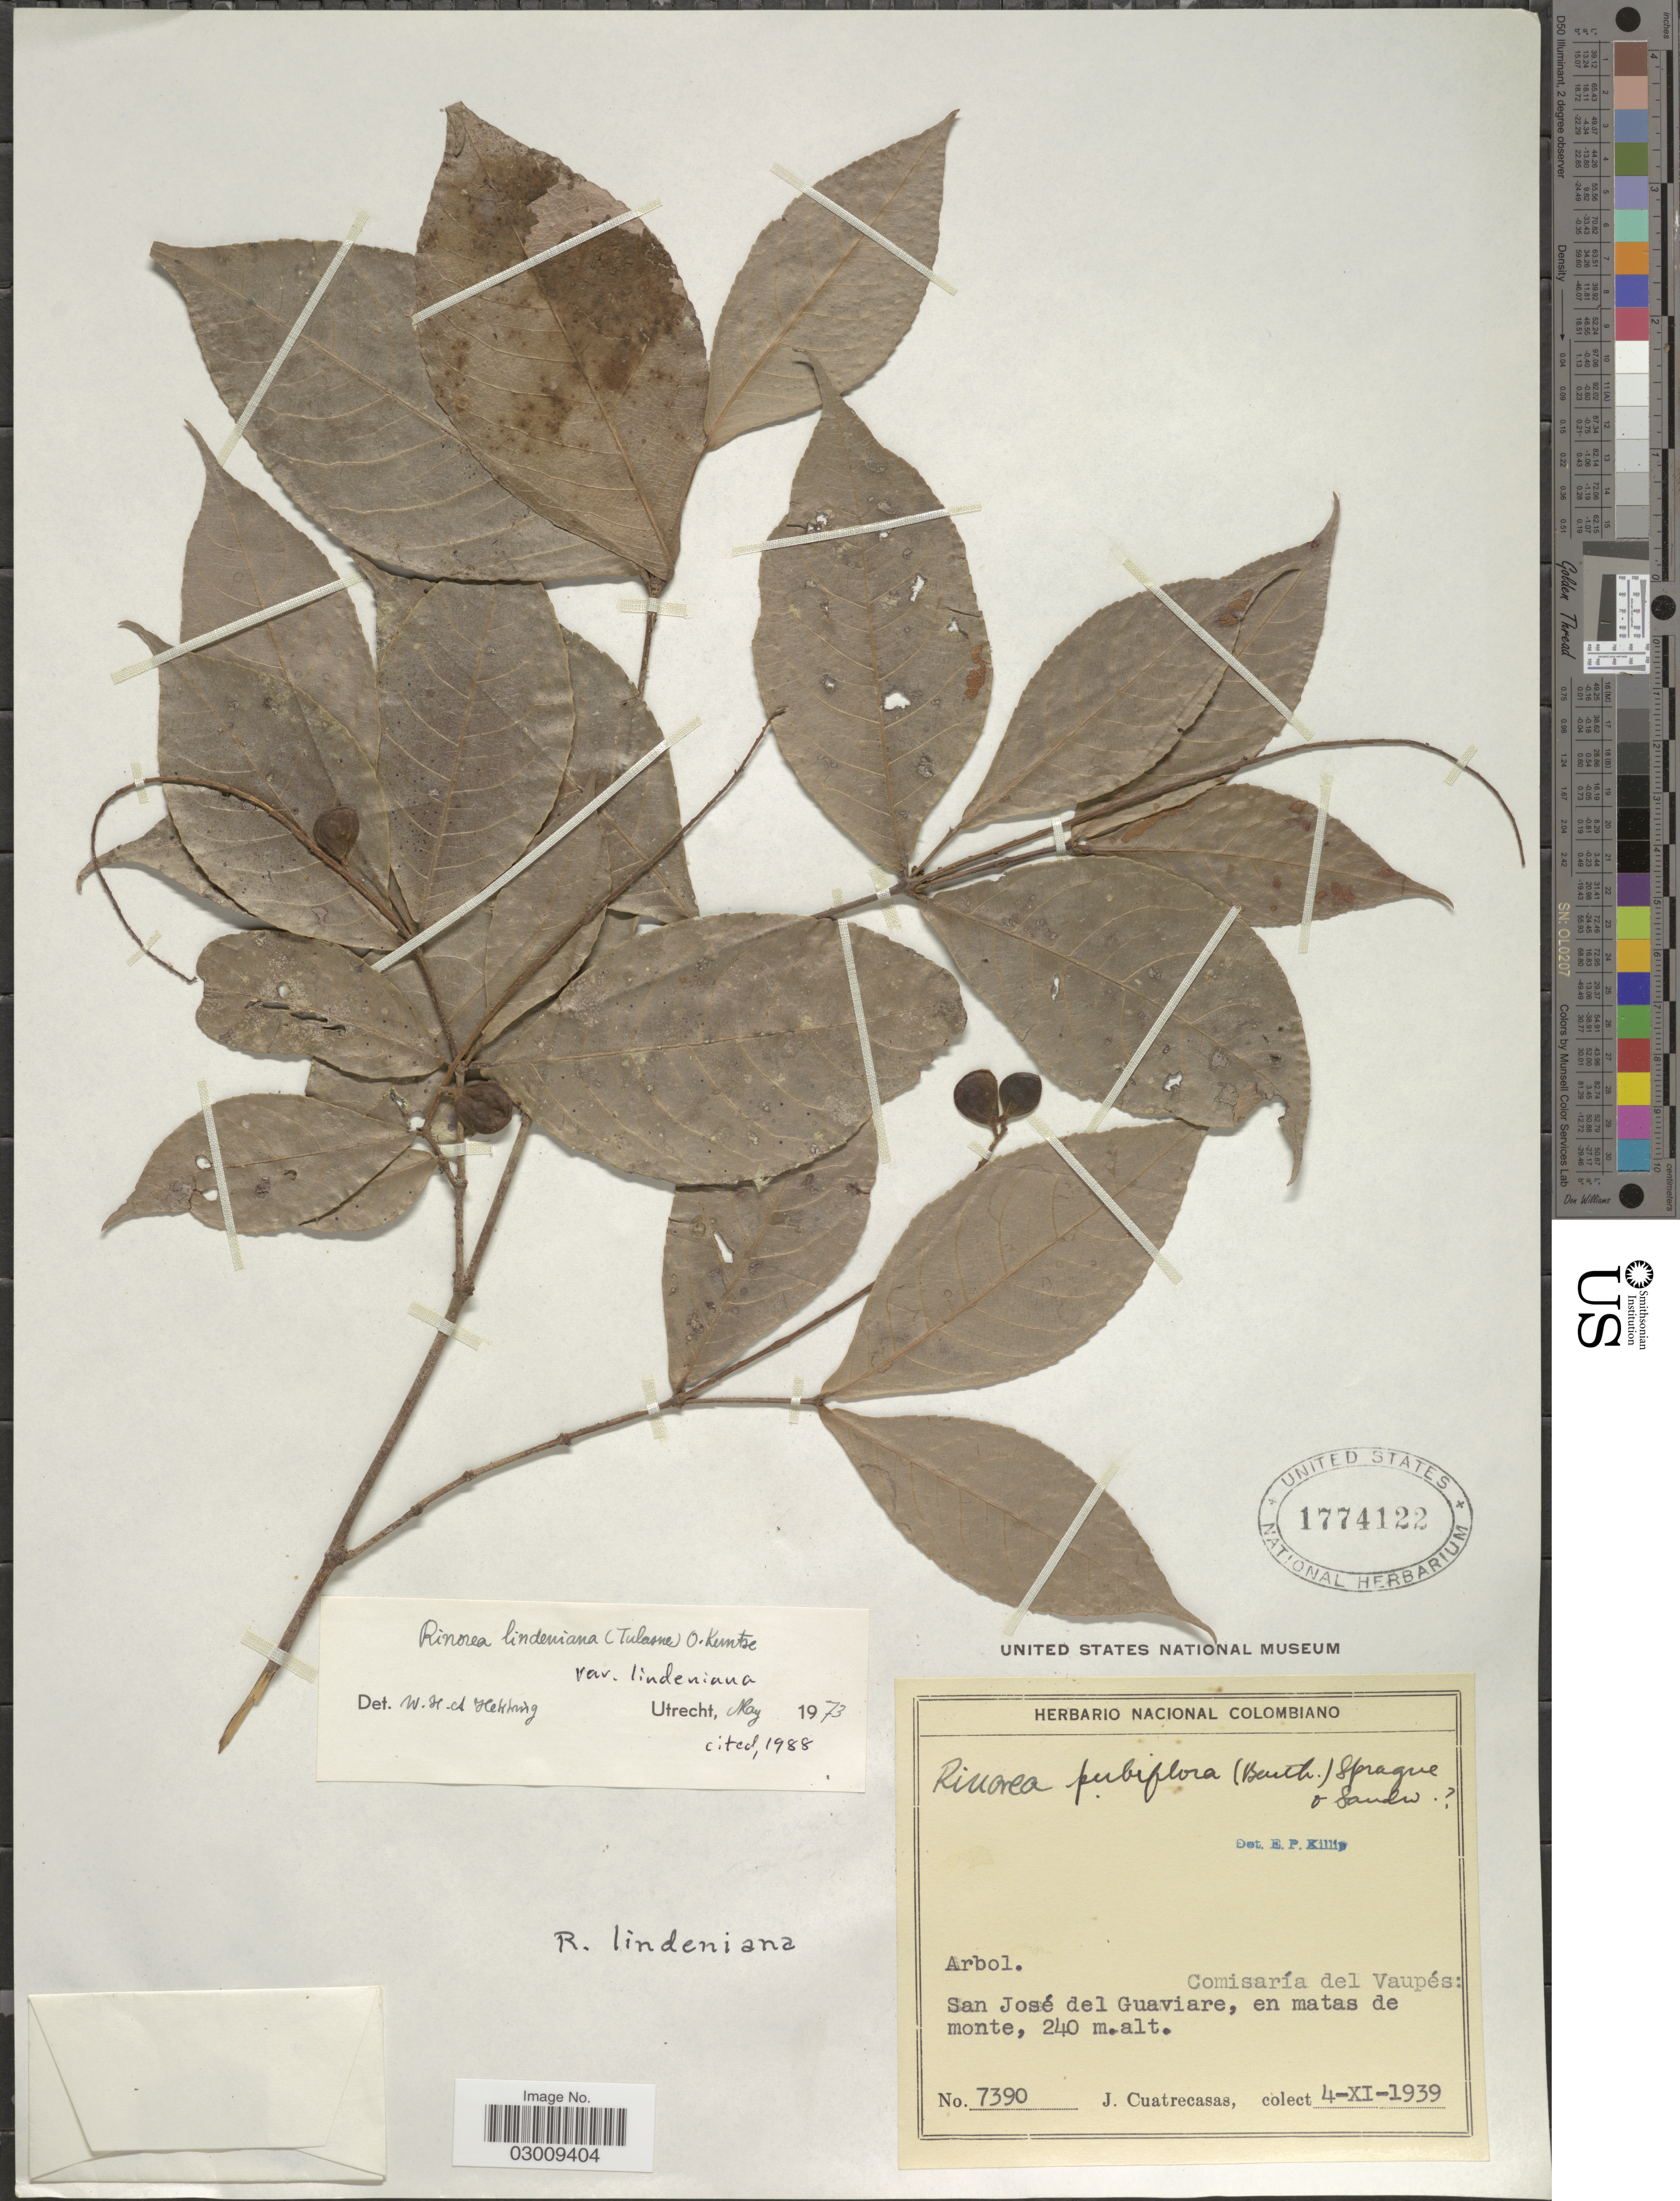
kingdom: Plantae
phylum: Tracheophyta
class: Magnoliopsida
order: Malpighiales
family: Violaceae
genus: Rinorea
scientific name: Rinorea lindeniana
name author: (Tul.) Kuntze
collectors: J. Cuatrecasas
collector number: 7390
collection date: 1939-11-04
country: Colombia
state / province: Vaupés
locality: Comisaría del Vaupés: San José del Guaviare.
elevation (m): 240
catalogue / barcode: US 1774122